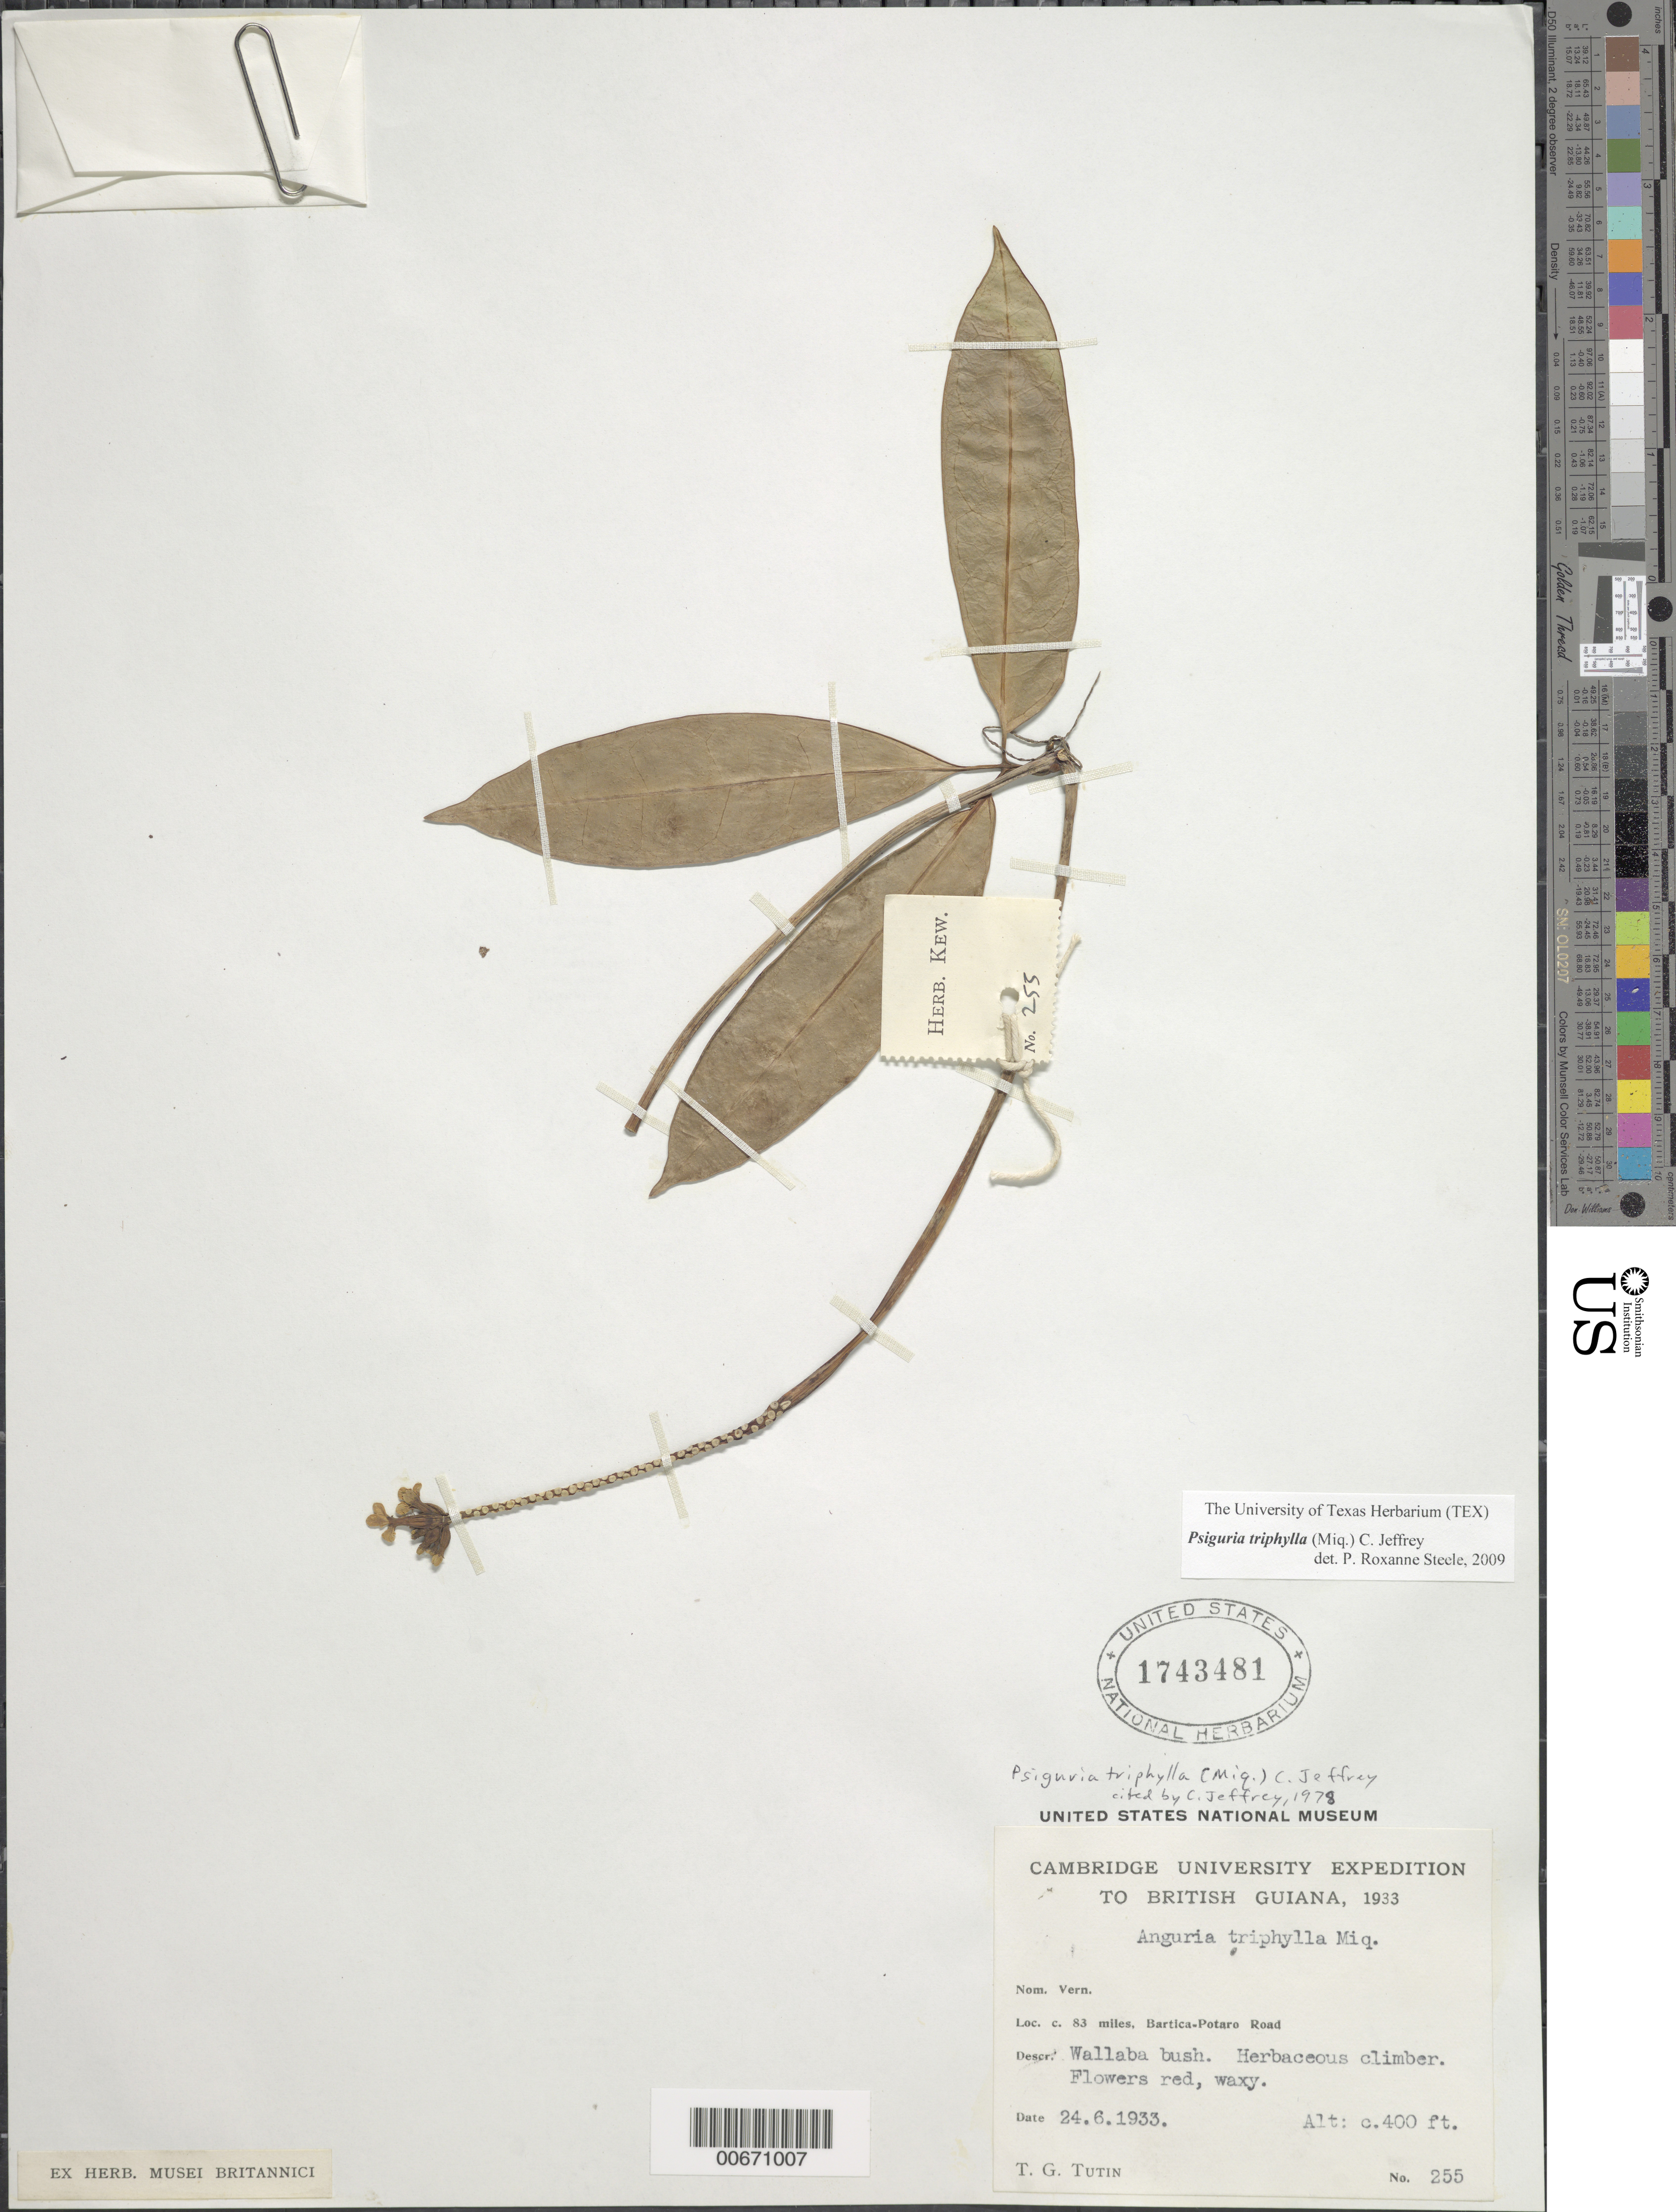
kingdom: Plantae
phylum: Tracheophyta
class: Magnoliopsida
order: Cucurbitales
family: Cucurbitaceae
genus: Psiguria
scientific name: Psiguria triphylla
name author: (Miq.) C. Jeffrey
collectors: T. G. Tutin & A. Persaud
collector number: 255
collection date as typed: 24-Jun-33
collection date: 1933-06-24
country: Guyana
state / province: Potaro-Siparuni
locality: Bartica-Potaro road, mile 83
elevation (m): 122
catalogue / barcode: US 1743481